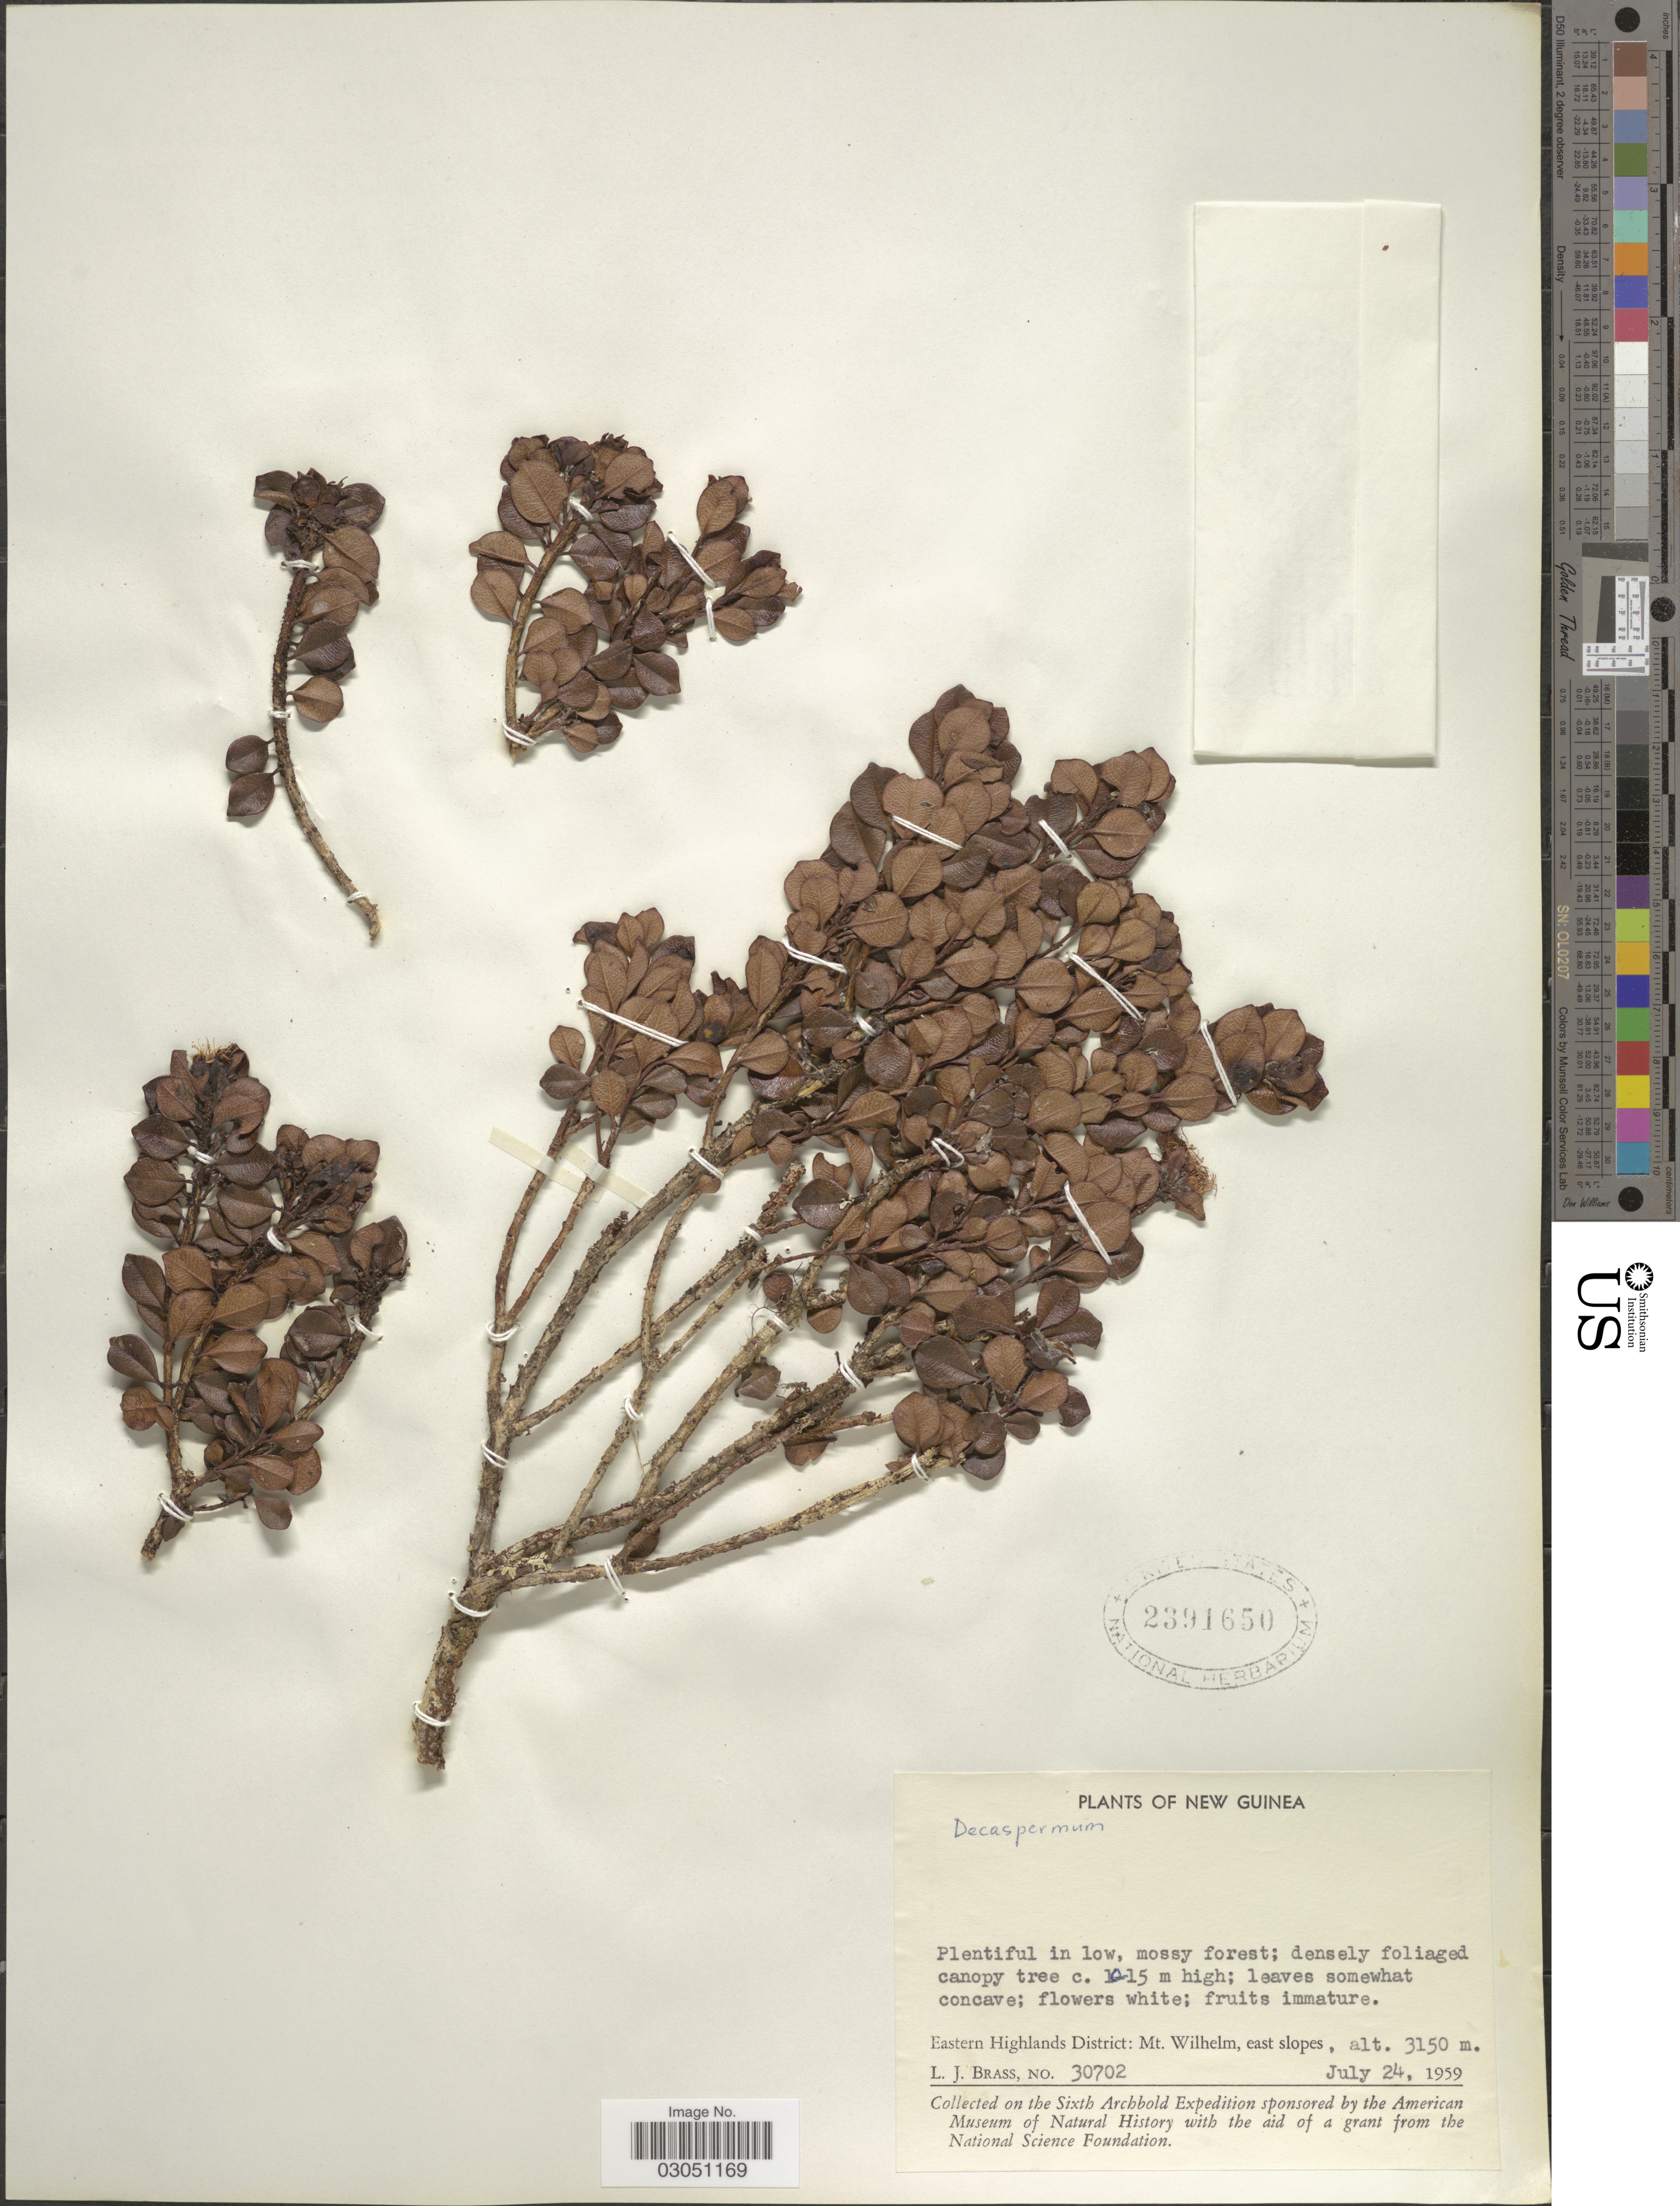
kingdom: Plantae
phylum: Tracheophyta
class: Magnoliopsida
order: Myrtales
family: Myrtaceae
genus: Syzygium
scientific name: Syzygium adelphicum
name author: Diels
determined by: Hildebrand, F. H.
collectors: L. J. Brass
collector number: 30702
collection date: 1959-07-24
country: Papua New Guinea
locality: New Guinea. Eastern Highlands District: Mt. Wilhelm, east slopes.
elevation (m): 3150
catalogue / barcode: US 2391650